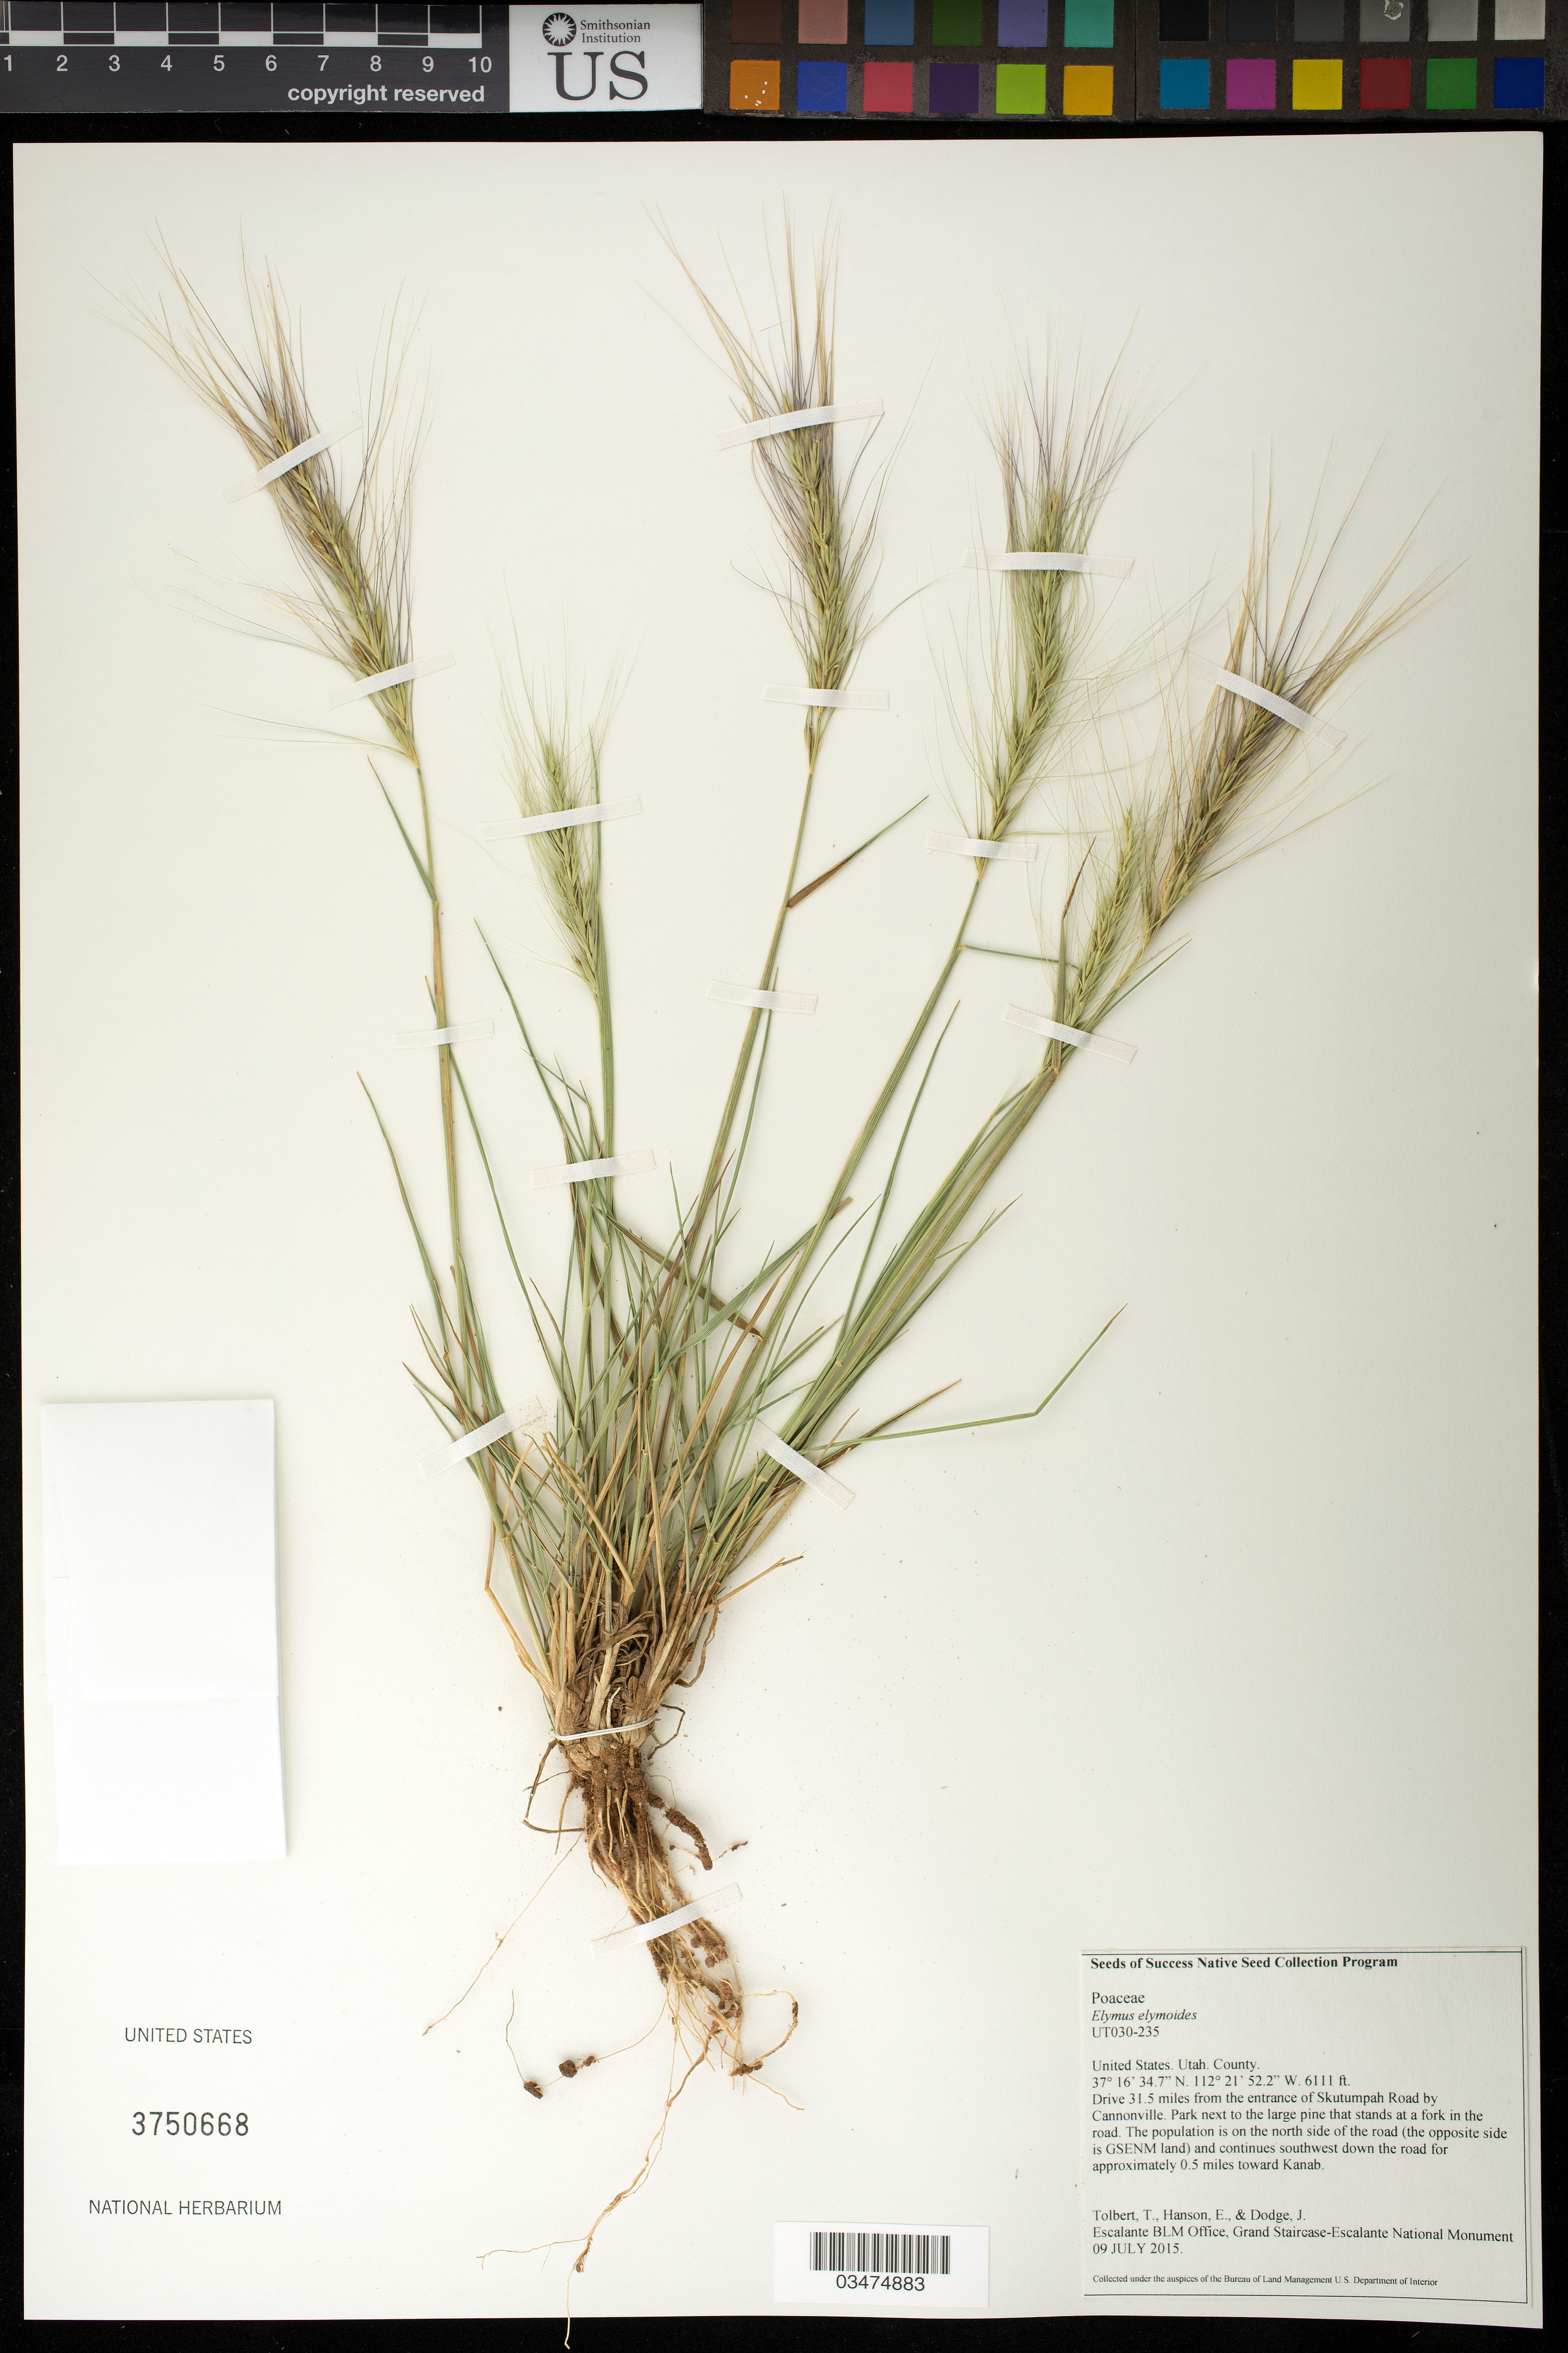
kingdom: Plantae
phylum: Tracheophyta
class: Liliopsida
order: Poales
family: Poaceae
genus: Elymus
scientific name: Elymus elymoides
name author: (Raf.) Swezey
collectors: T. Tolbert, J. Dodge & E. Hanson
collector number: UT030-235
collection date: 2015-07-09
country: United States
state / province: Utah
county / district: Utah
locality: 31.5 mi. from the entrance of Skutumpah Rd by Cannonville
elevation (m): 1863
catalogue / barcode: US 3750668